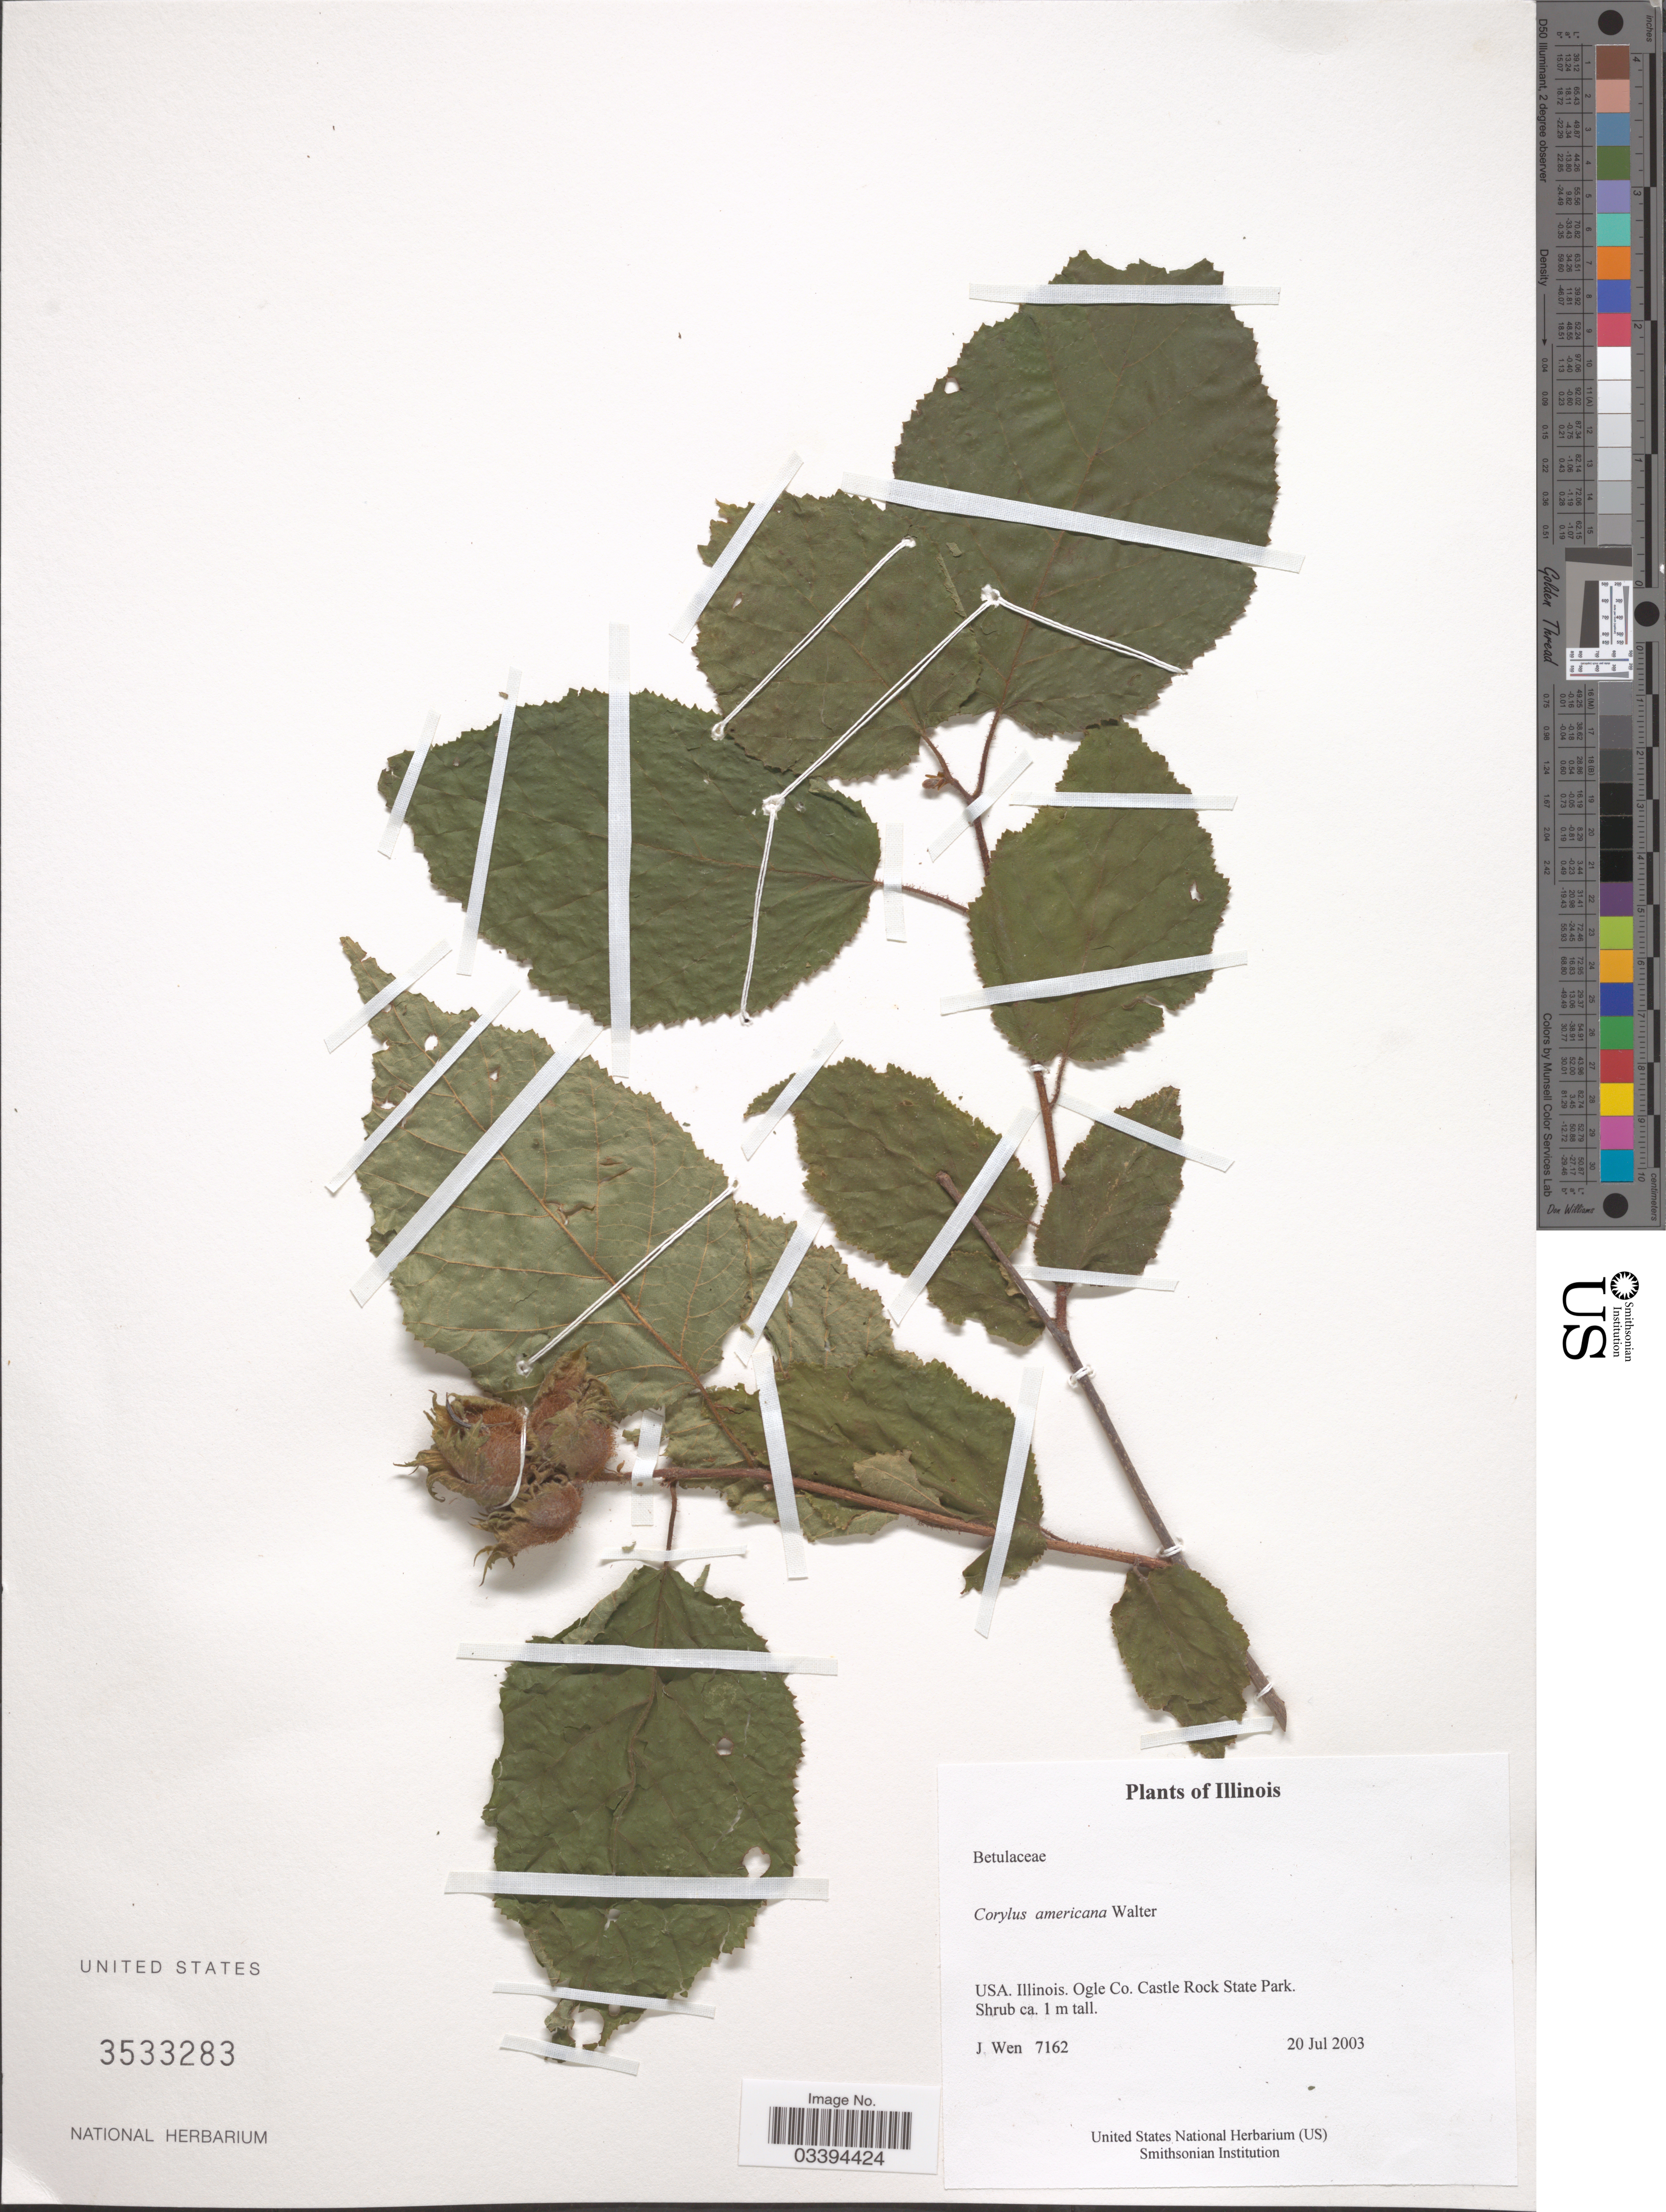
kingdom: Plantae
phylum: Tracheophyta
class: Magnoliopsida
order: Fagales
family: Betulaceae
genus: Corylus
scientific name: Corylus americana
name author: Walter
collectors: J. Wen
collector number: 7162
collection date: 2003-07-20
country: United States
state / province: Illinois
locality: Ogle Co. Castle Rock State Park.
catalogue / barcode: US 3533283